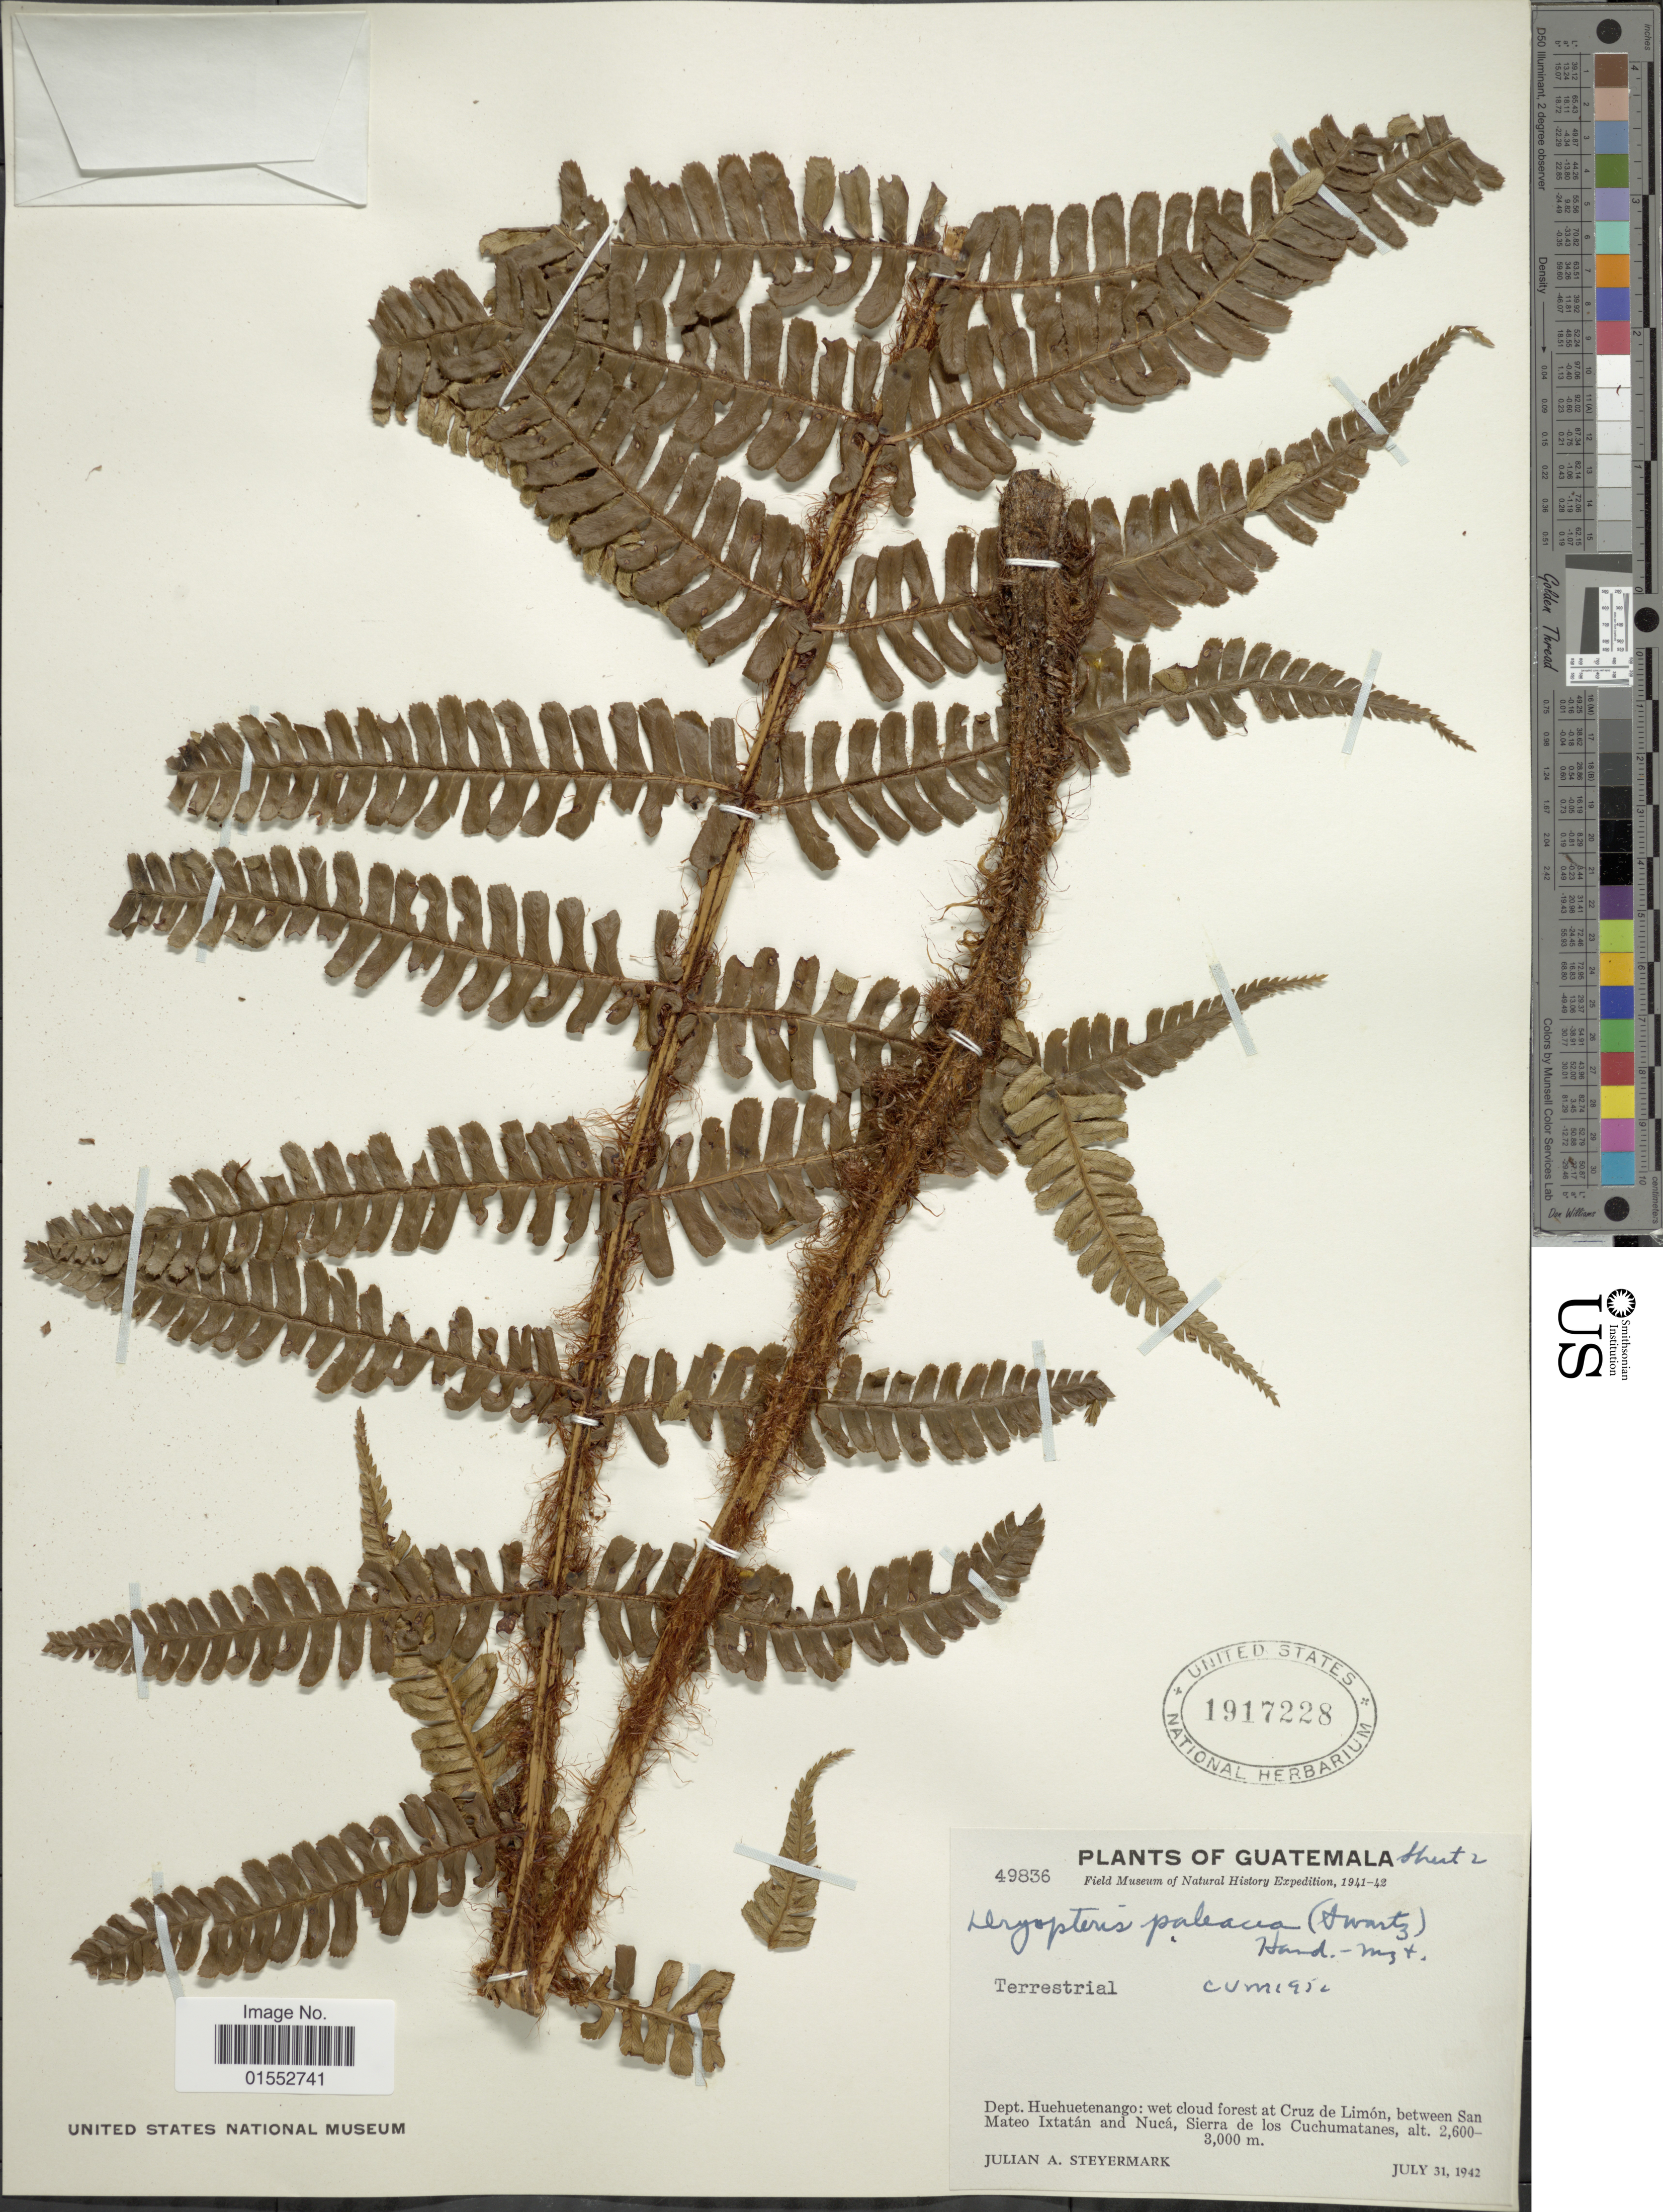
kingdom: Plantae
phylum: Tracheophyta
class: Polypodiopsida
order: Polypodiales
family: Dryopteridaceae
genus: Dryopteris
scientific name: Dryopteris wallichiana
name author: (Spreng.) Hyl.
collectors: J. Steyermark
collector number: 49836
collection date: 1942-07-31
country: Guatemala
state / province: Huehuetenango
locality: West cloud forest at Cruz de Limón, between San Mateo Ixtatán and Nucá, Sierra de los Cuchumatanes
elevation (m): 2600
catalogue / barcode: US 1917228